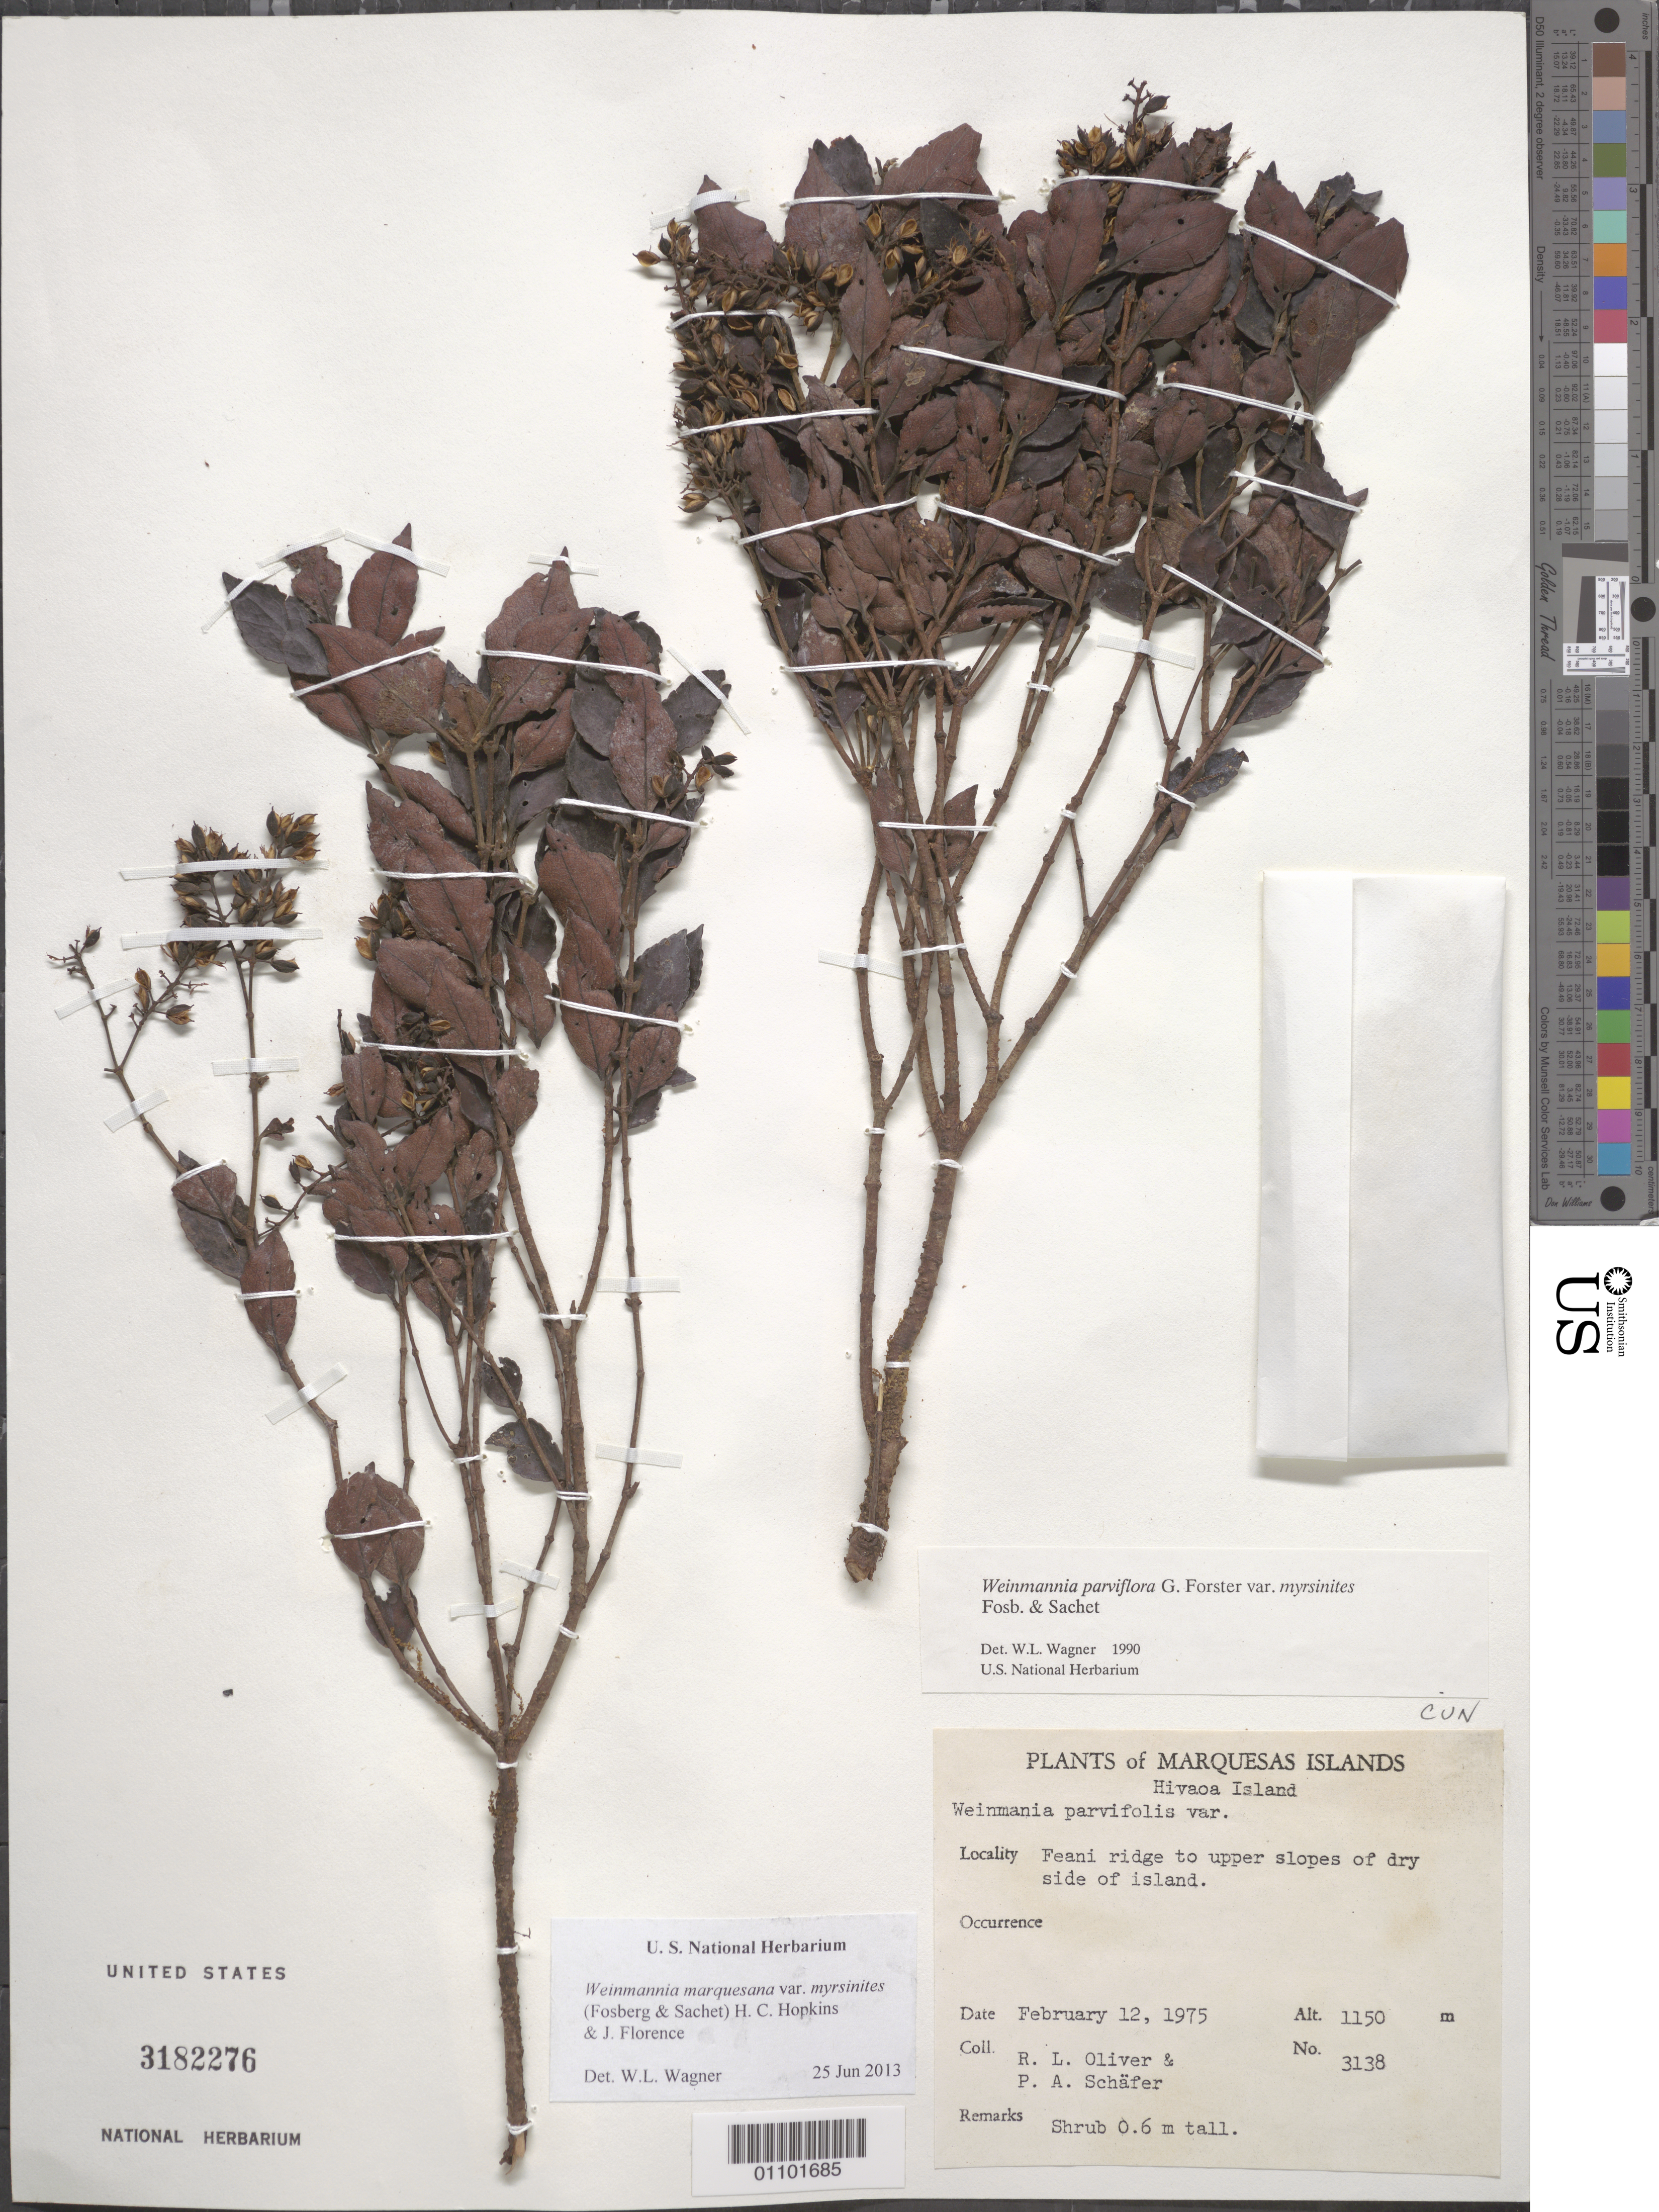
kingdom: Plantae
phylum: Tracheophyta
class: Magnoliopsida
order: Oxalidales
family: Cunoniaceae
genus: Pterophylla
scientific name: Pterophylla marquesana var. myrsinites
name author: (Fosberg & Sachet) Pillon & H.C. Hopkins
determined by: Wagner, W. L., (BOT), Smithsonian Institution - National Museum of Natural History (UNITED STATES)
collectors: R. L. Oliver & P. A. Schäfer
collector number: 3138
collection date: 1975-02-12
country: French Polynesia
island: Hiva Oa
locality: Feani ridge to upper slopes of dry side of island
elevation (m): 1150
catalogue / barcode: US 3182276